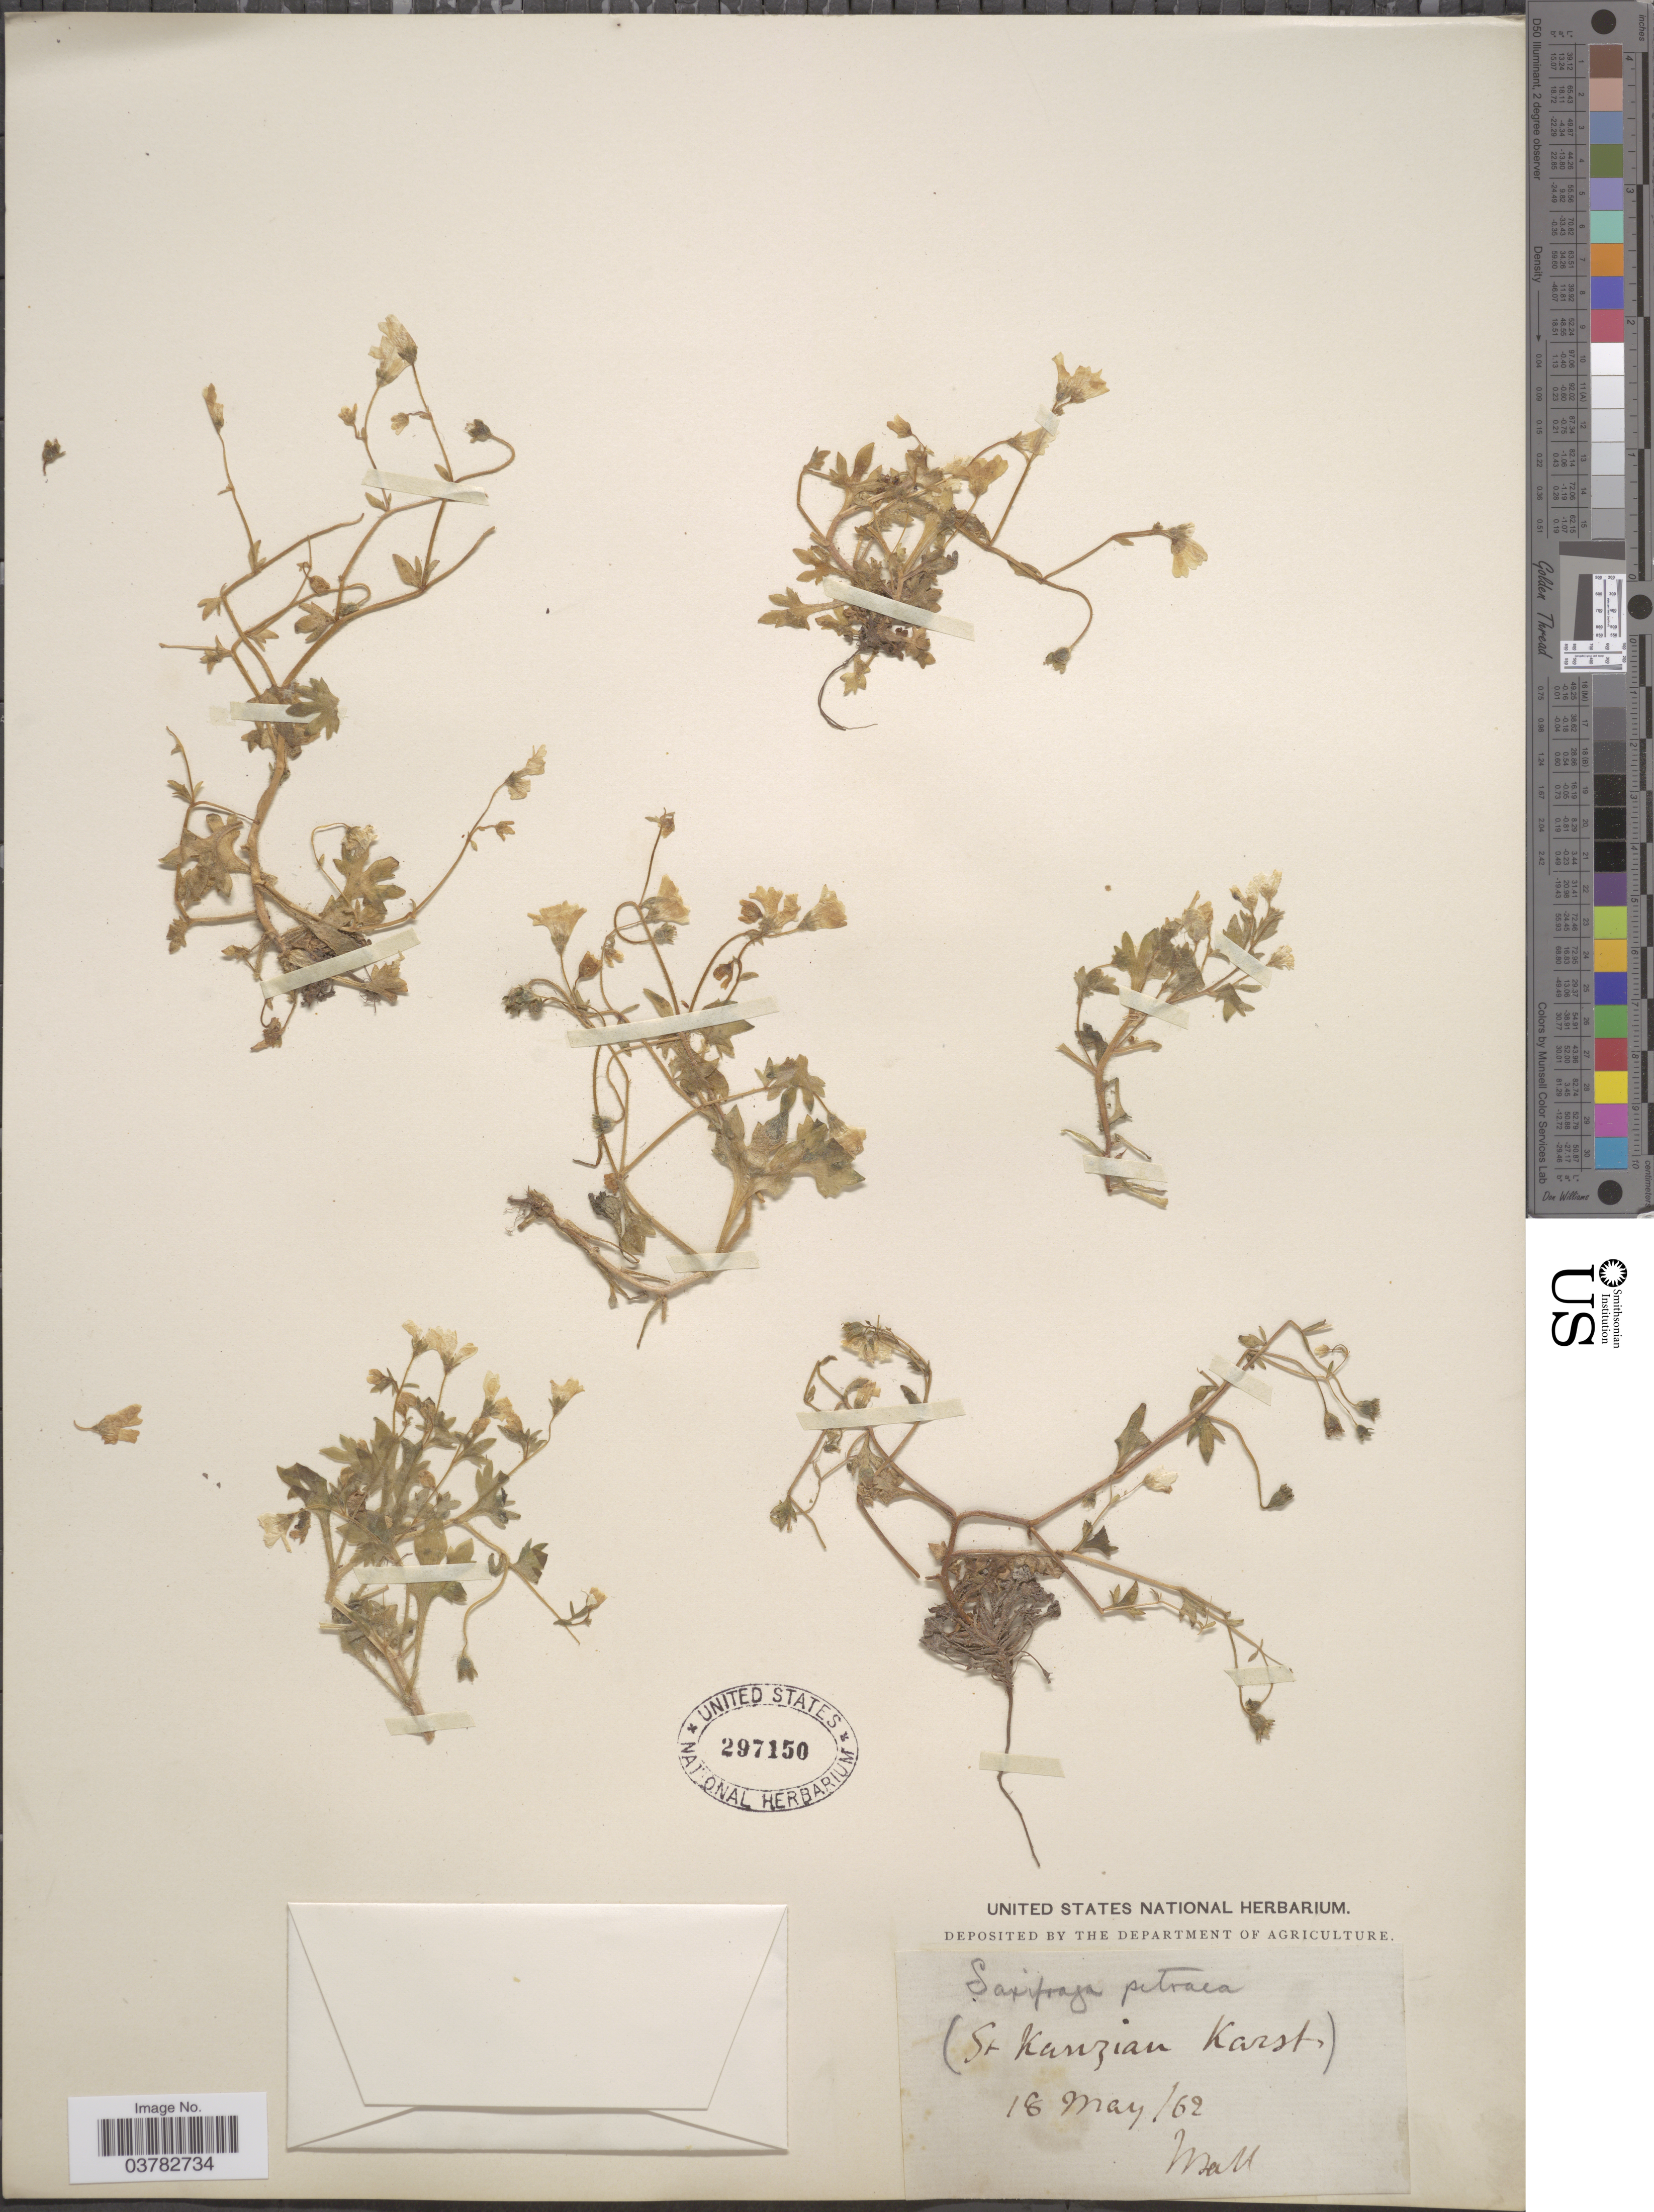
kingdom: Plantae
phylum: Tracheophyta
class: Magnoliopsida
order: Saxifragales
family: Saxifragaceae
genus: Saxifraga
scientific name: Saxifraga petraea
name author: L.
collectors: J. Ball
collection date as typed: Transcribed d/m/y: 18/5/62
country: Slovenia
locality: (St Kanzian Karst).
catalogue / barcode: US 297150